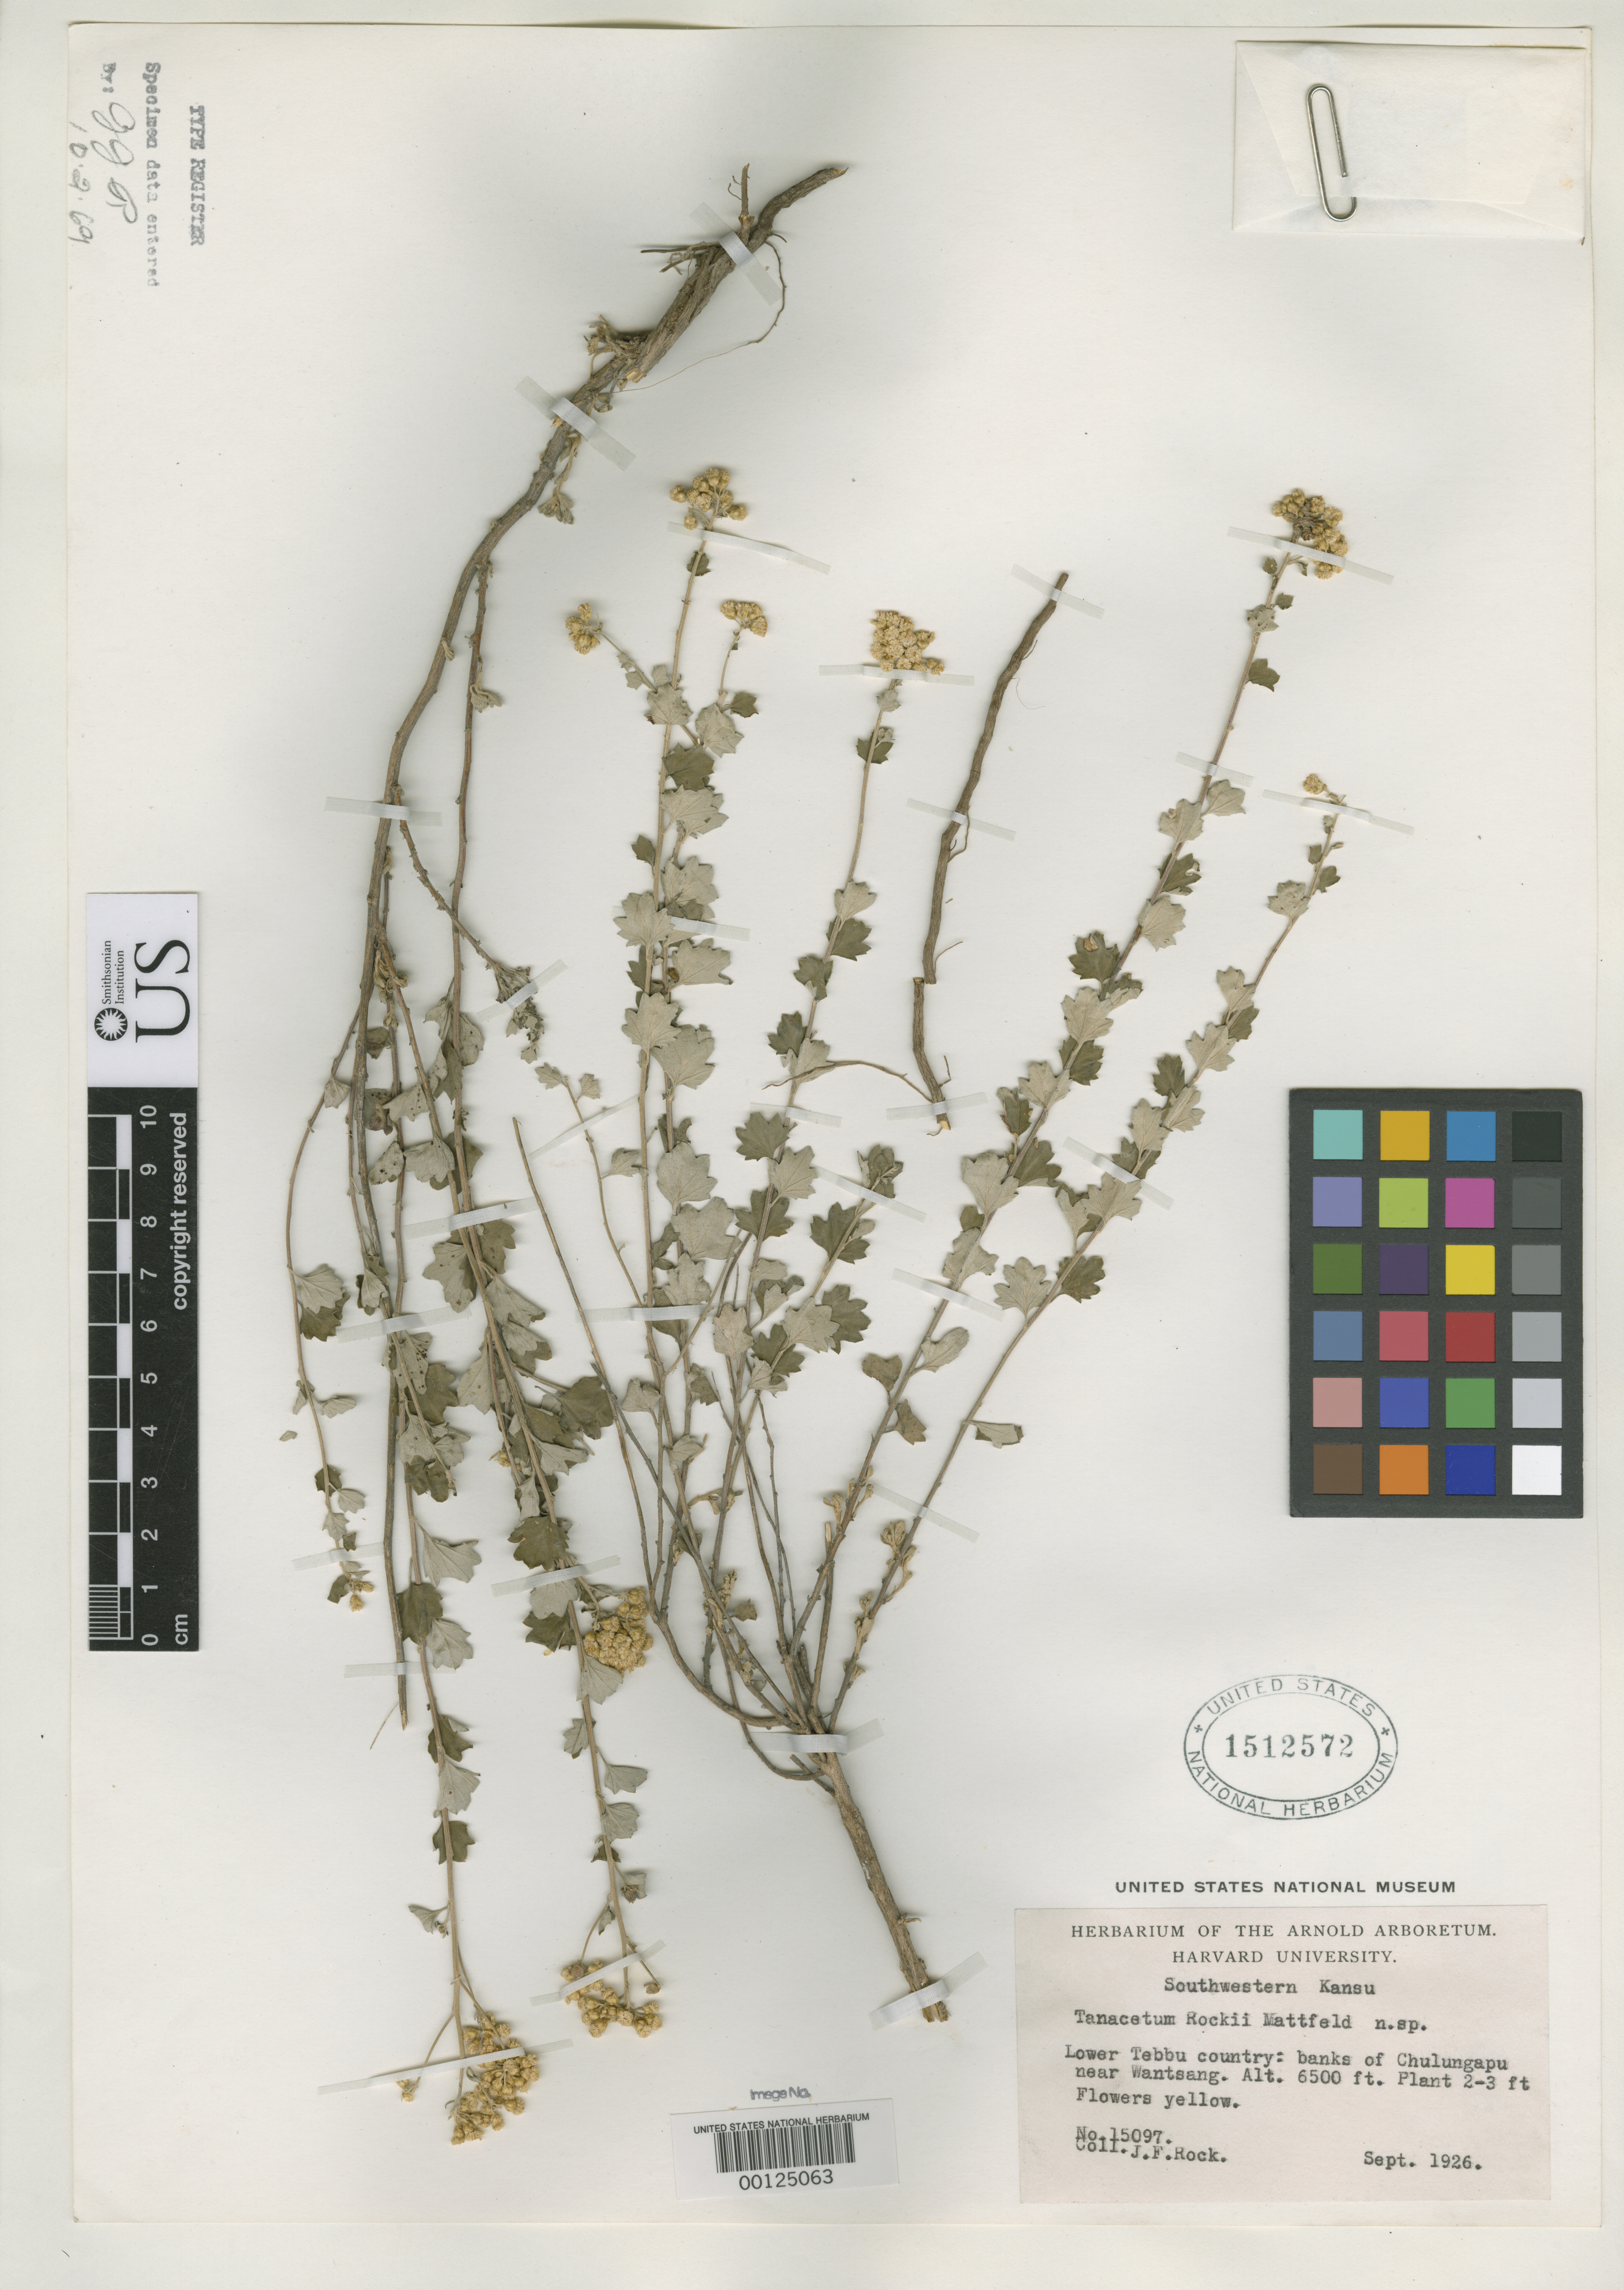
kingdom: Plantae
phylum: Tracheophyta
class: Magnoliopsida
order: Asterales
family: Asteraceae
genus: Tanacetum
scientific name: Tanacetum rockii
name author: Mattf.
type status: Isotype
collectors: J. F. Rock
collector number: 15097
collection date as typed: Sep 1926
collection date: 1926-09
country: China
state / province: Gansu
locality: Lower Tebbu country near Wantsang, banks of Chulungapu.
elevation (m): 1981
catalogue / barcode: US 1512572